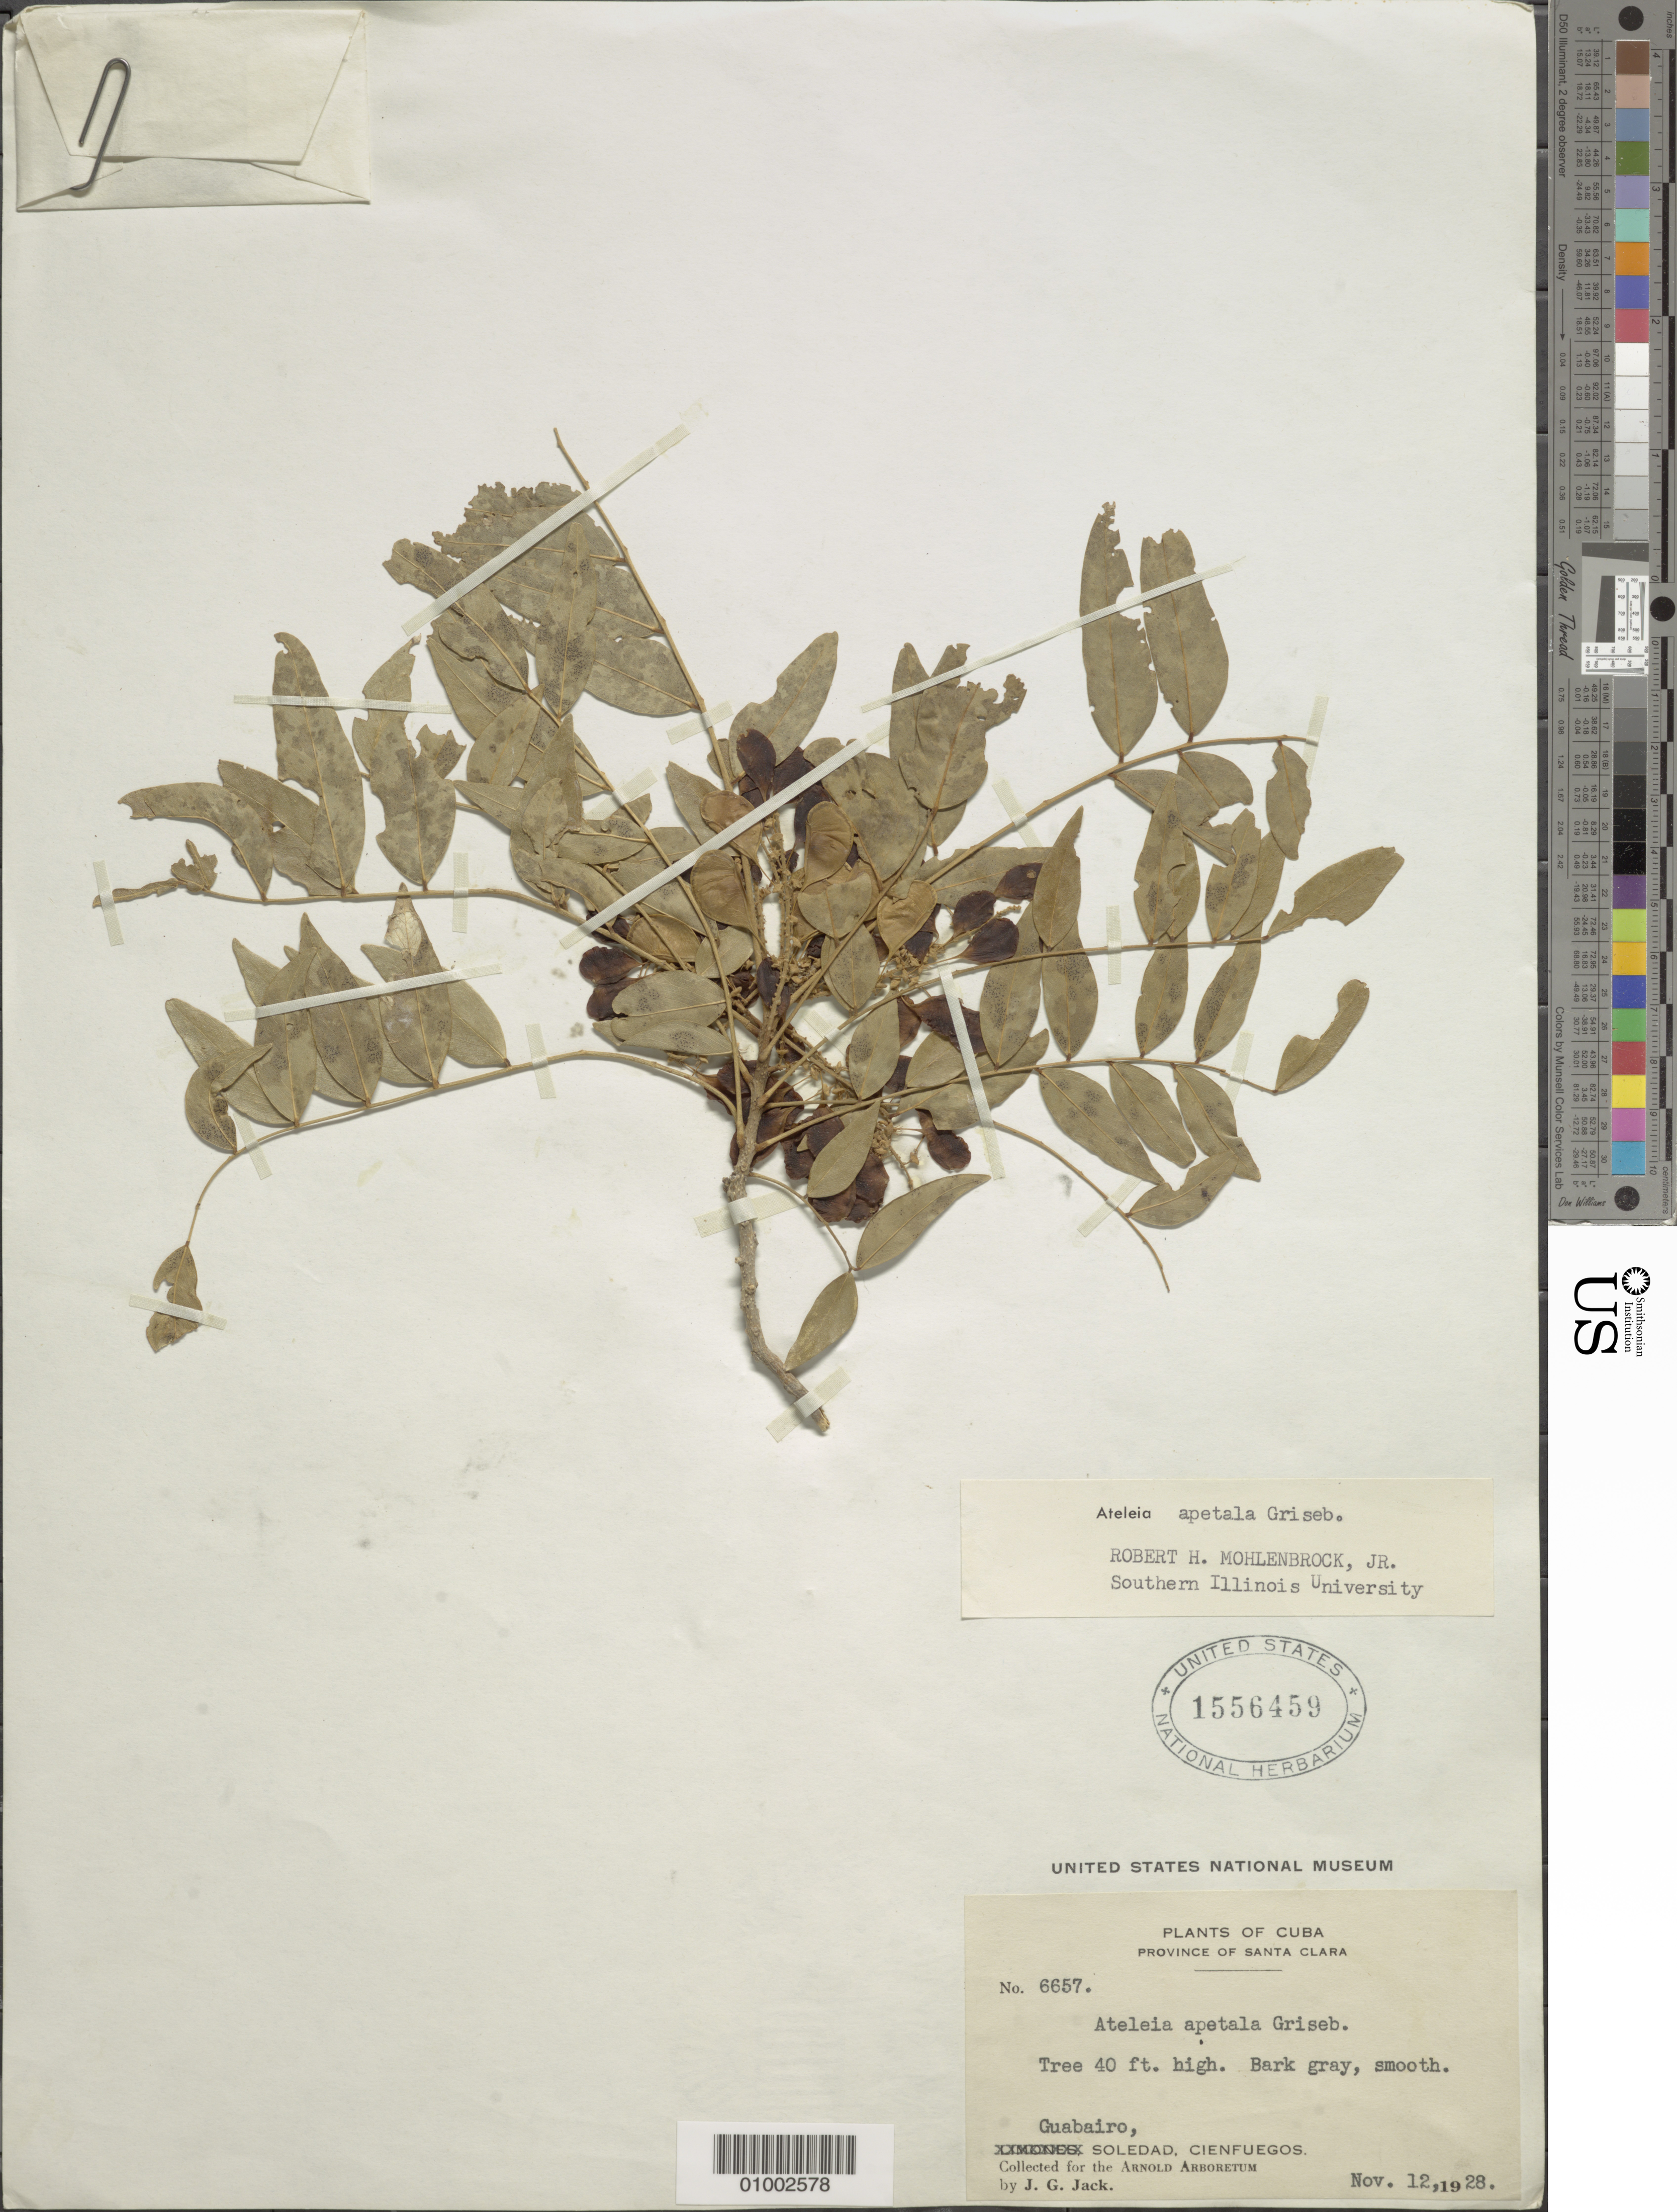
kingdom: Plantae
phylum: Tracheophyta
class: Magnoliopsida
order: Fabales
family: Fabaceae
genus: Ateleia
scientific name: Ateleia apetala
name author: Griseb.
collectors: J. G. Jack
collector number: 6657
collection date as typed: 12 Nov 1928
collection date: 1928-11-12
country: Cuba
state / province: Cienfuegos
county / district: Santa Clara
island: Cuba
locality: Guabairo, Soledad, Cienfuegos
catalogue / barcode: US 1556459